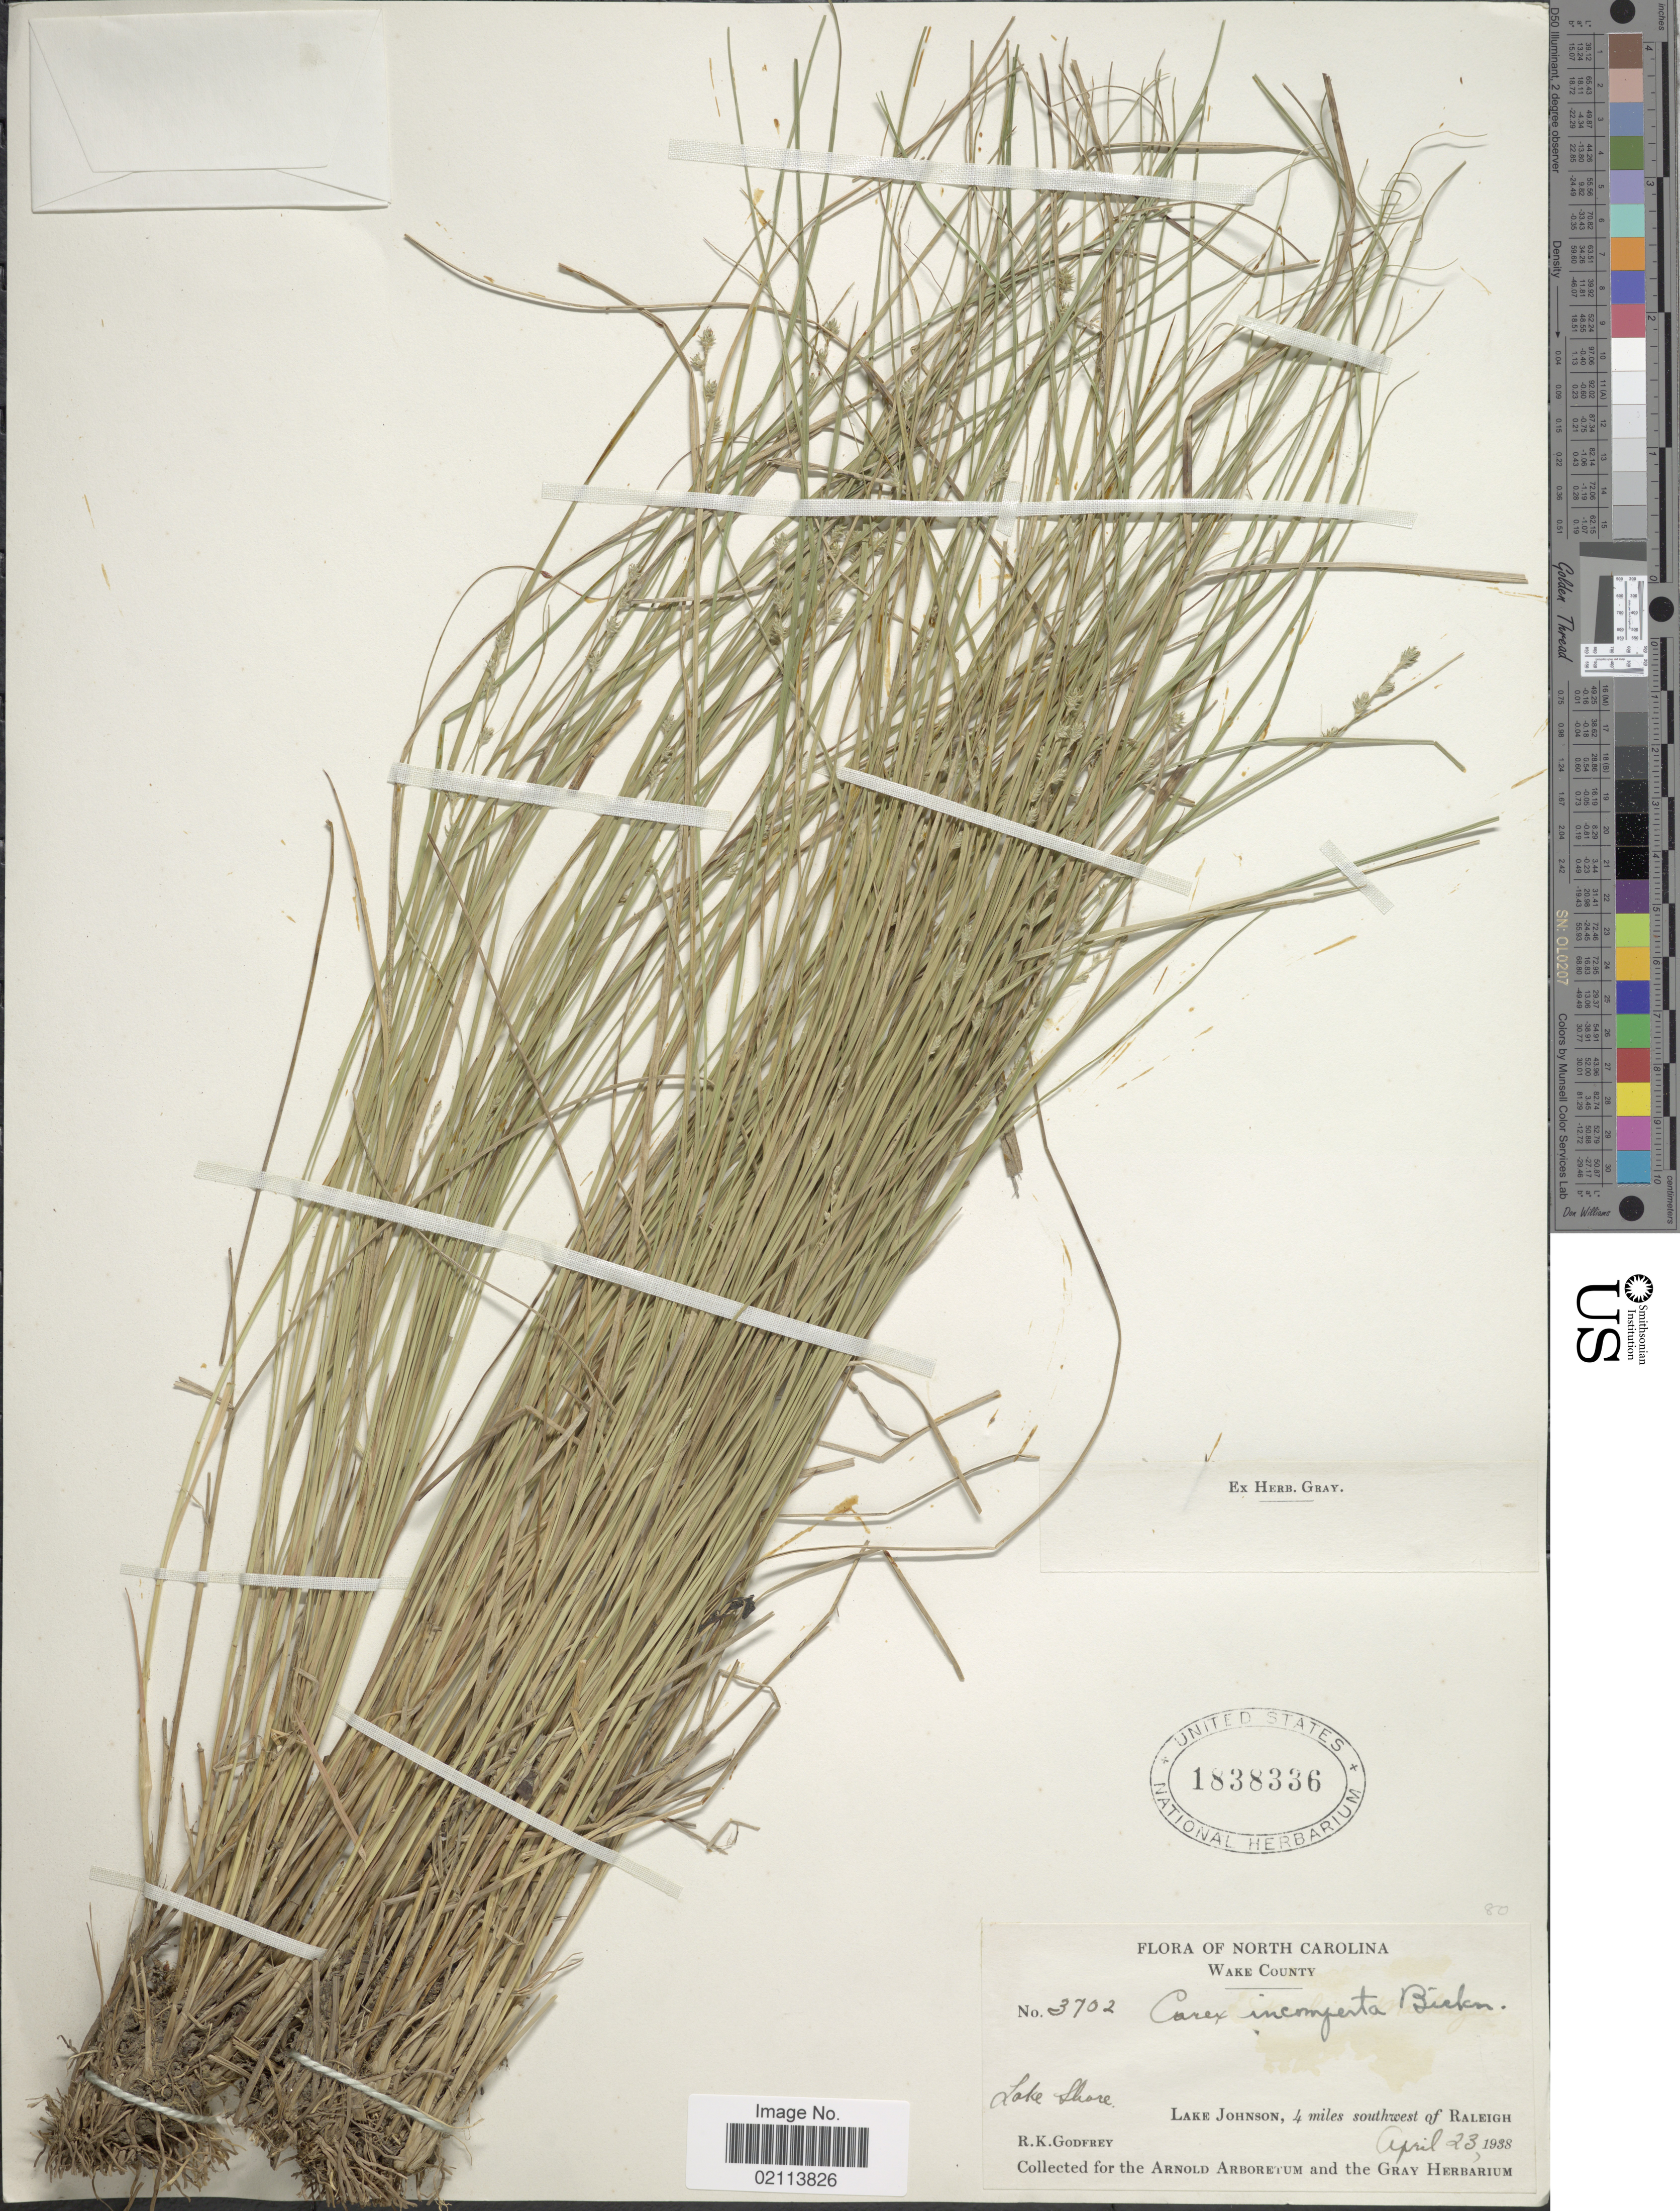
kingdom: Plantae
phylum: Tracheophyta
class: Liliopsida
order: Poales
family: Cyperaceae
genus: Carex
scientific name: Carex seorsa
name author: Howe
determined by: Strong, Mark T., (BOT), Smithsonian Institution - National Museum of Natural History (UNITED STATES)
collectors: R. K. Godfrey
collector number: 3702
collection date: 1938-04-23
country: United States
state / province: North Carolina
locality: Wake County, Lake Johnspn, 4 miles southwest of Raleigh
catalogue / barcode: US 1838336